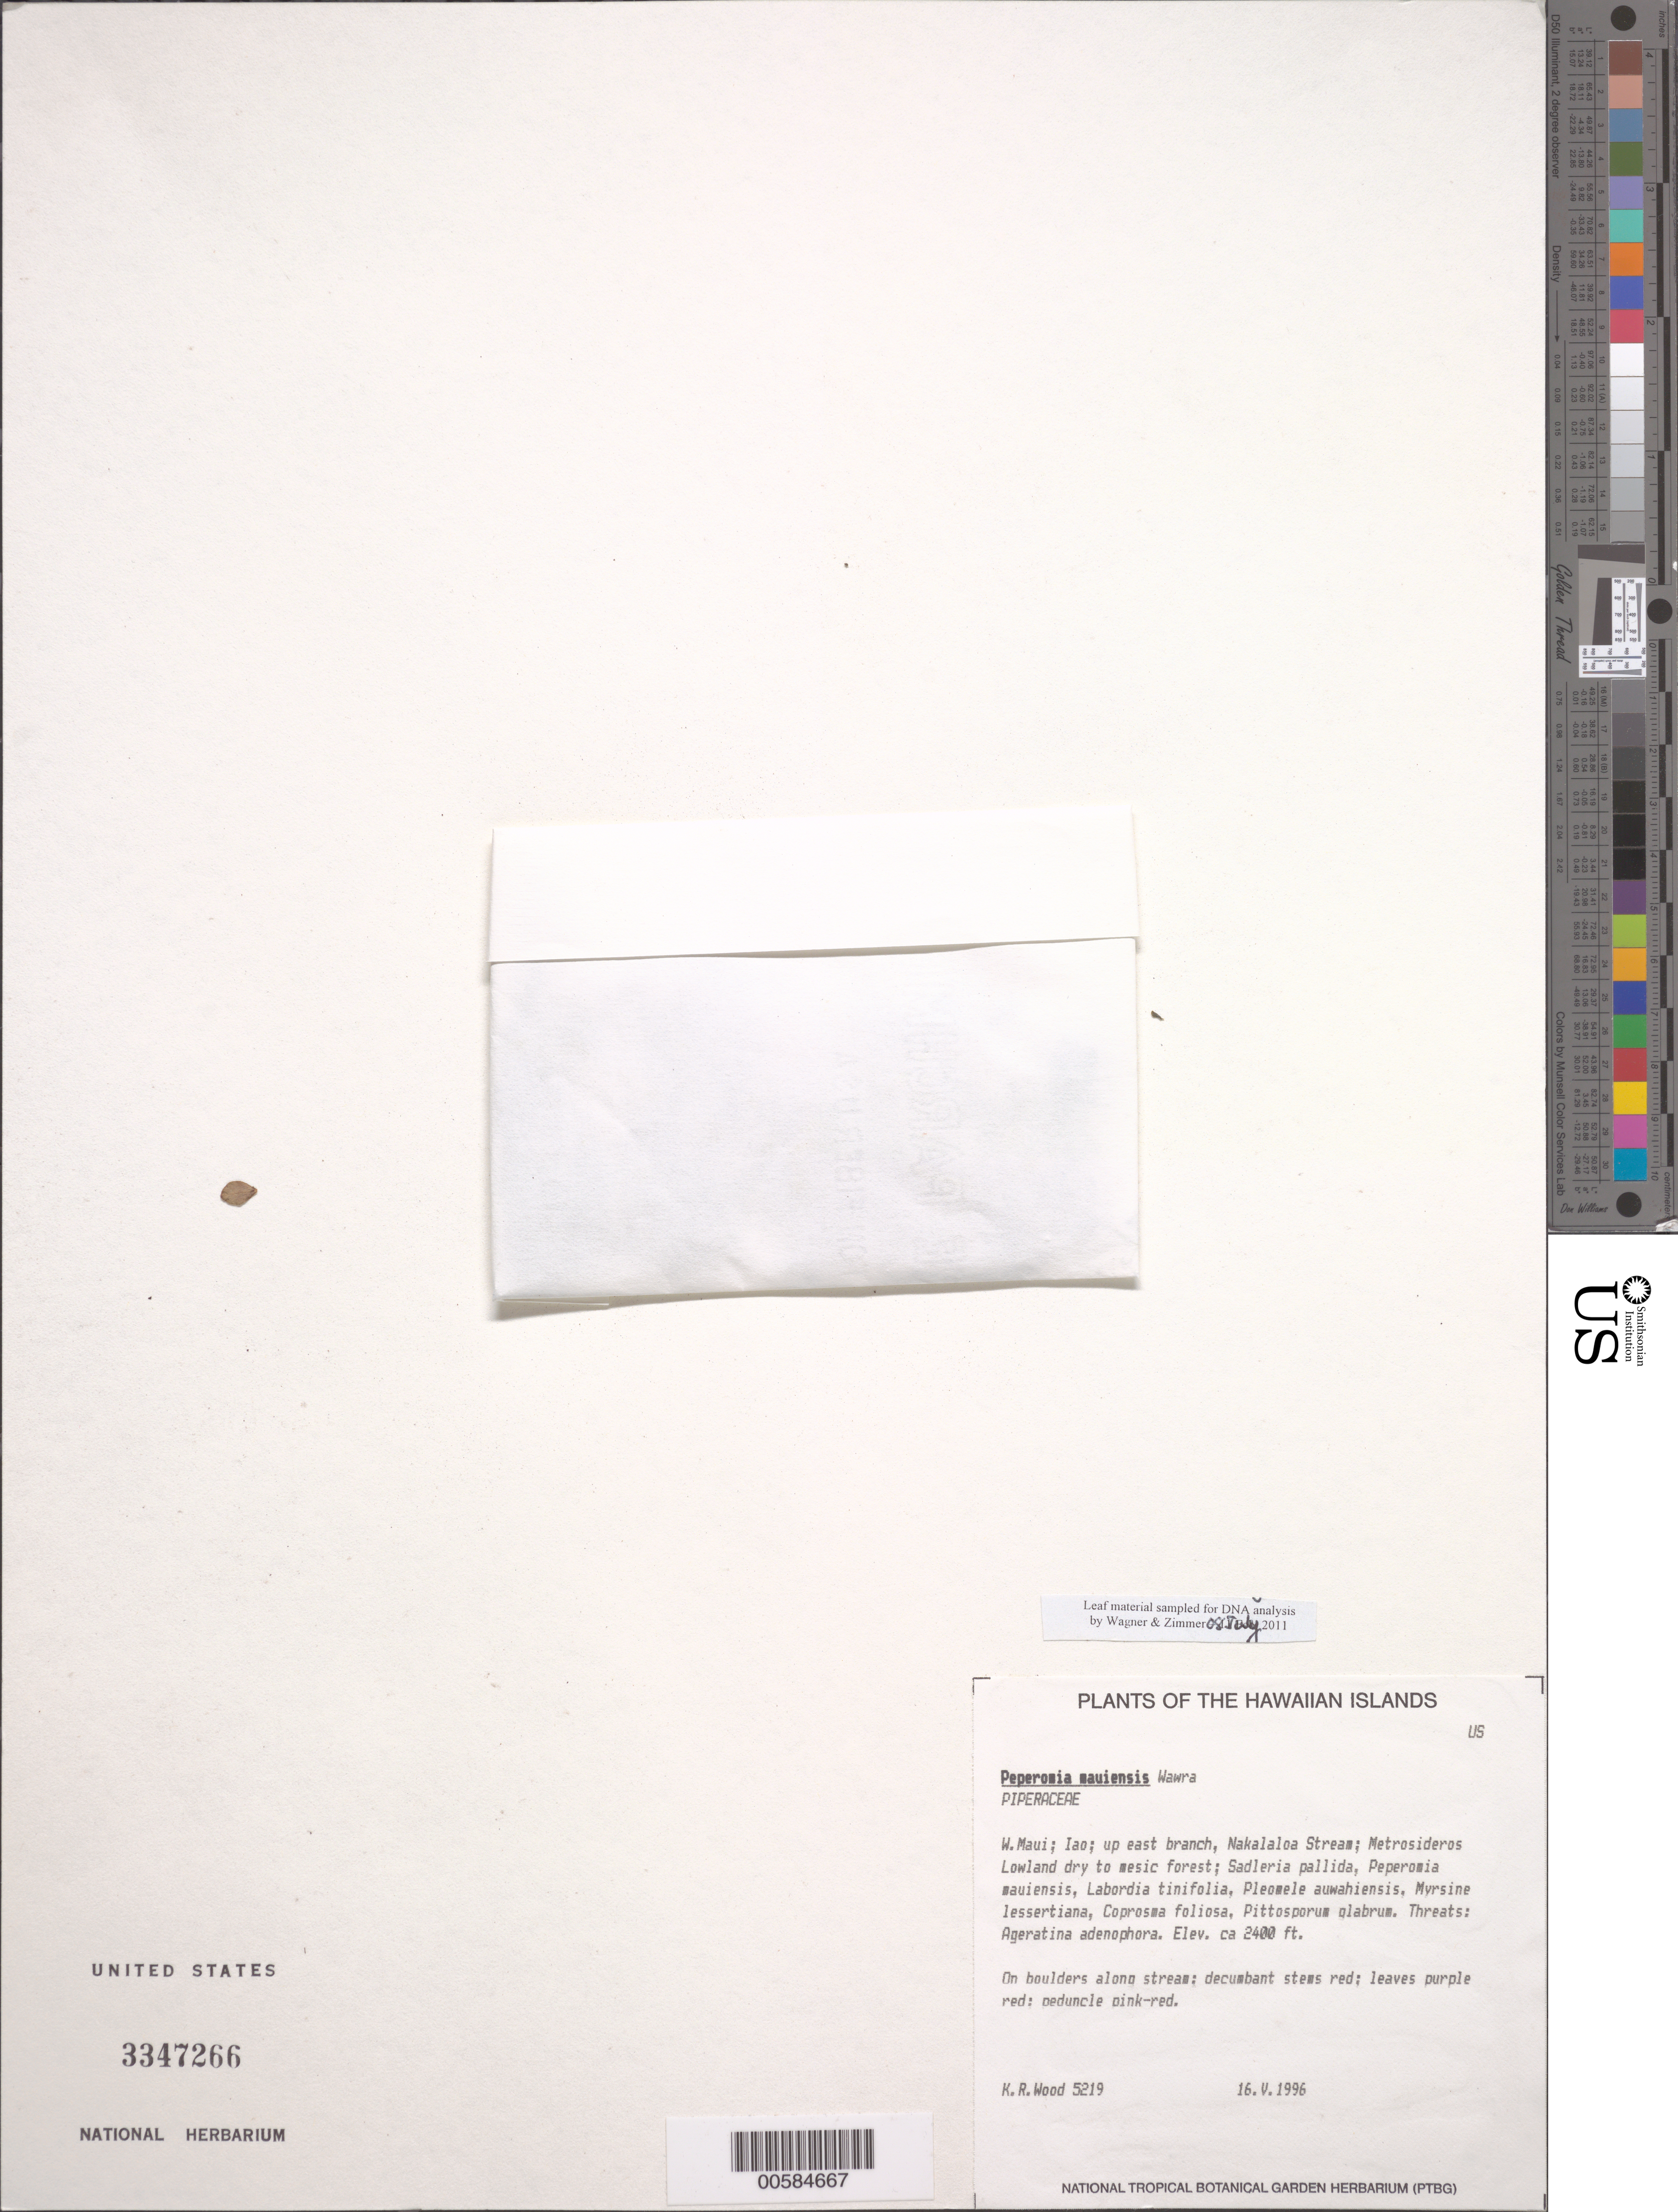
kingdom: Plantae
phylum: Tracheophyta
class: Magnoliopsida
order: Piperales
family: Piperaceae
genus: Peperomia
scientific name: Peperomia mauiensis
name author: Wawra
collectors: K. R. Wood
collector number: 5219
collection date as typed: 16 May 1996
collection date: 1996-05-16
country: United States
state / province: Hawaii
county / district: Maui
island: Maui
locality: W Maui; Iao; up E branch, Nakalaloa Stream.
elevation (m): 732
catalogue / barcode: US 3347266